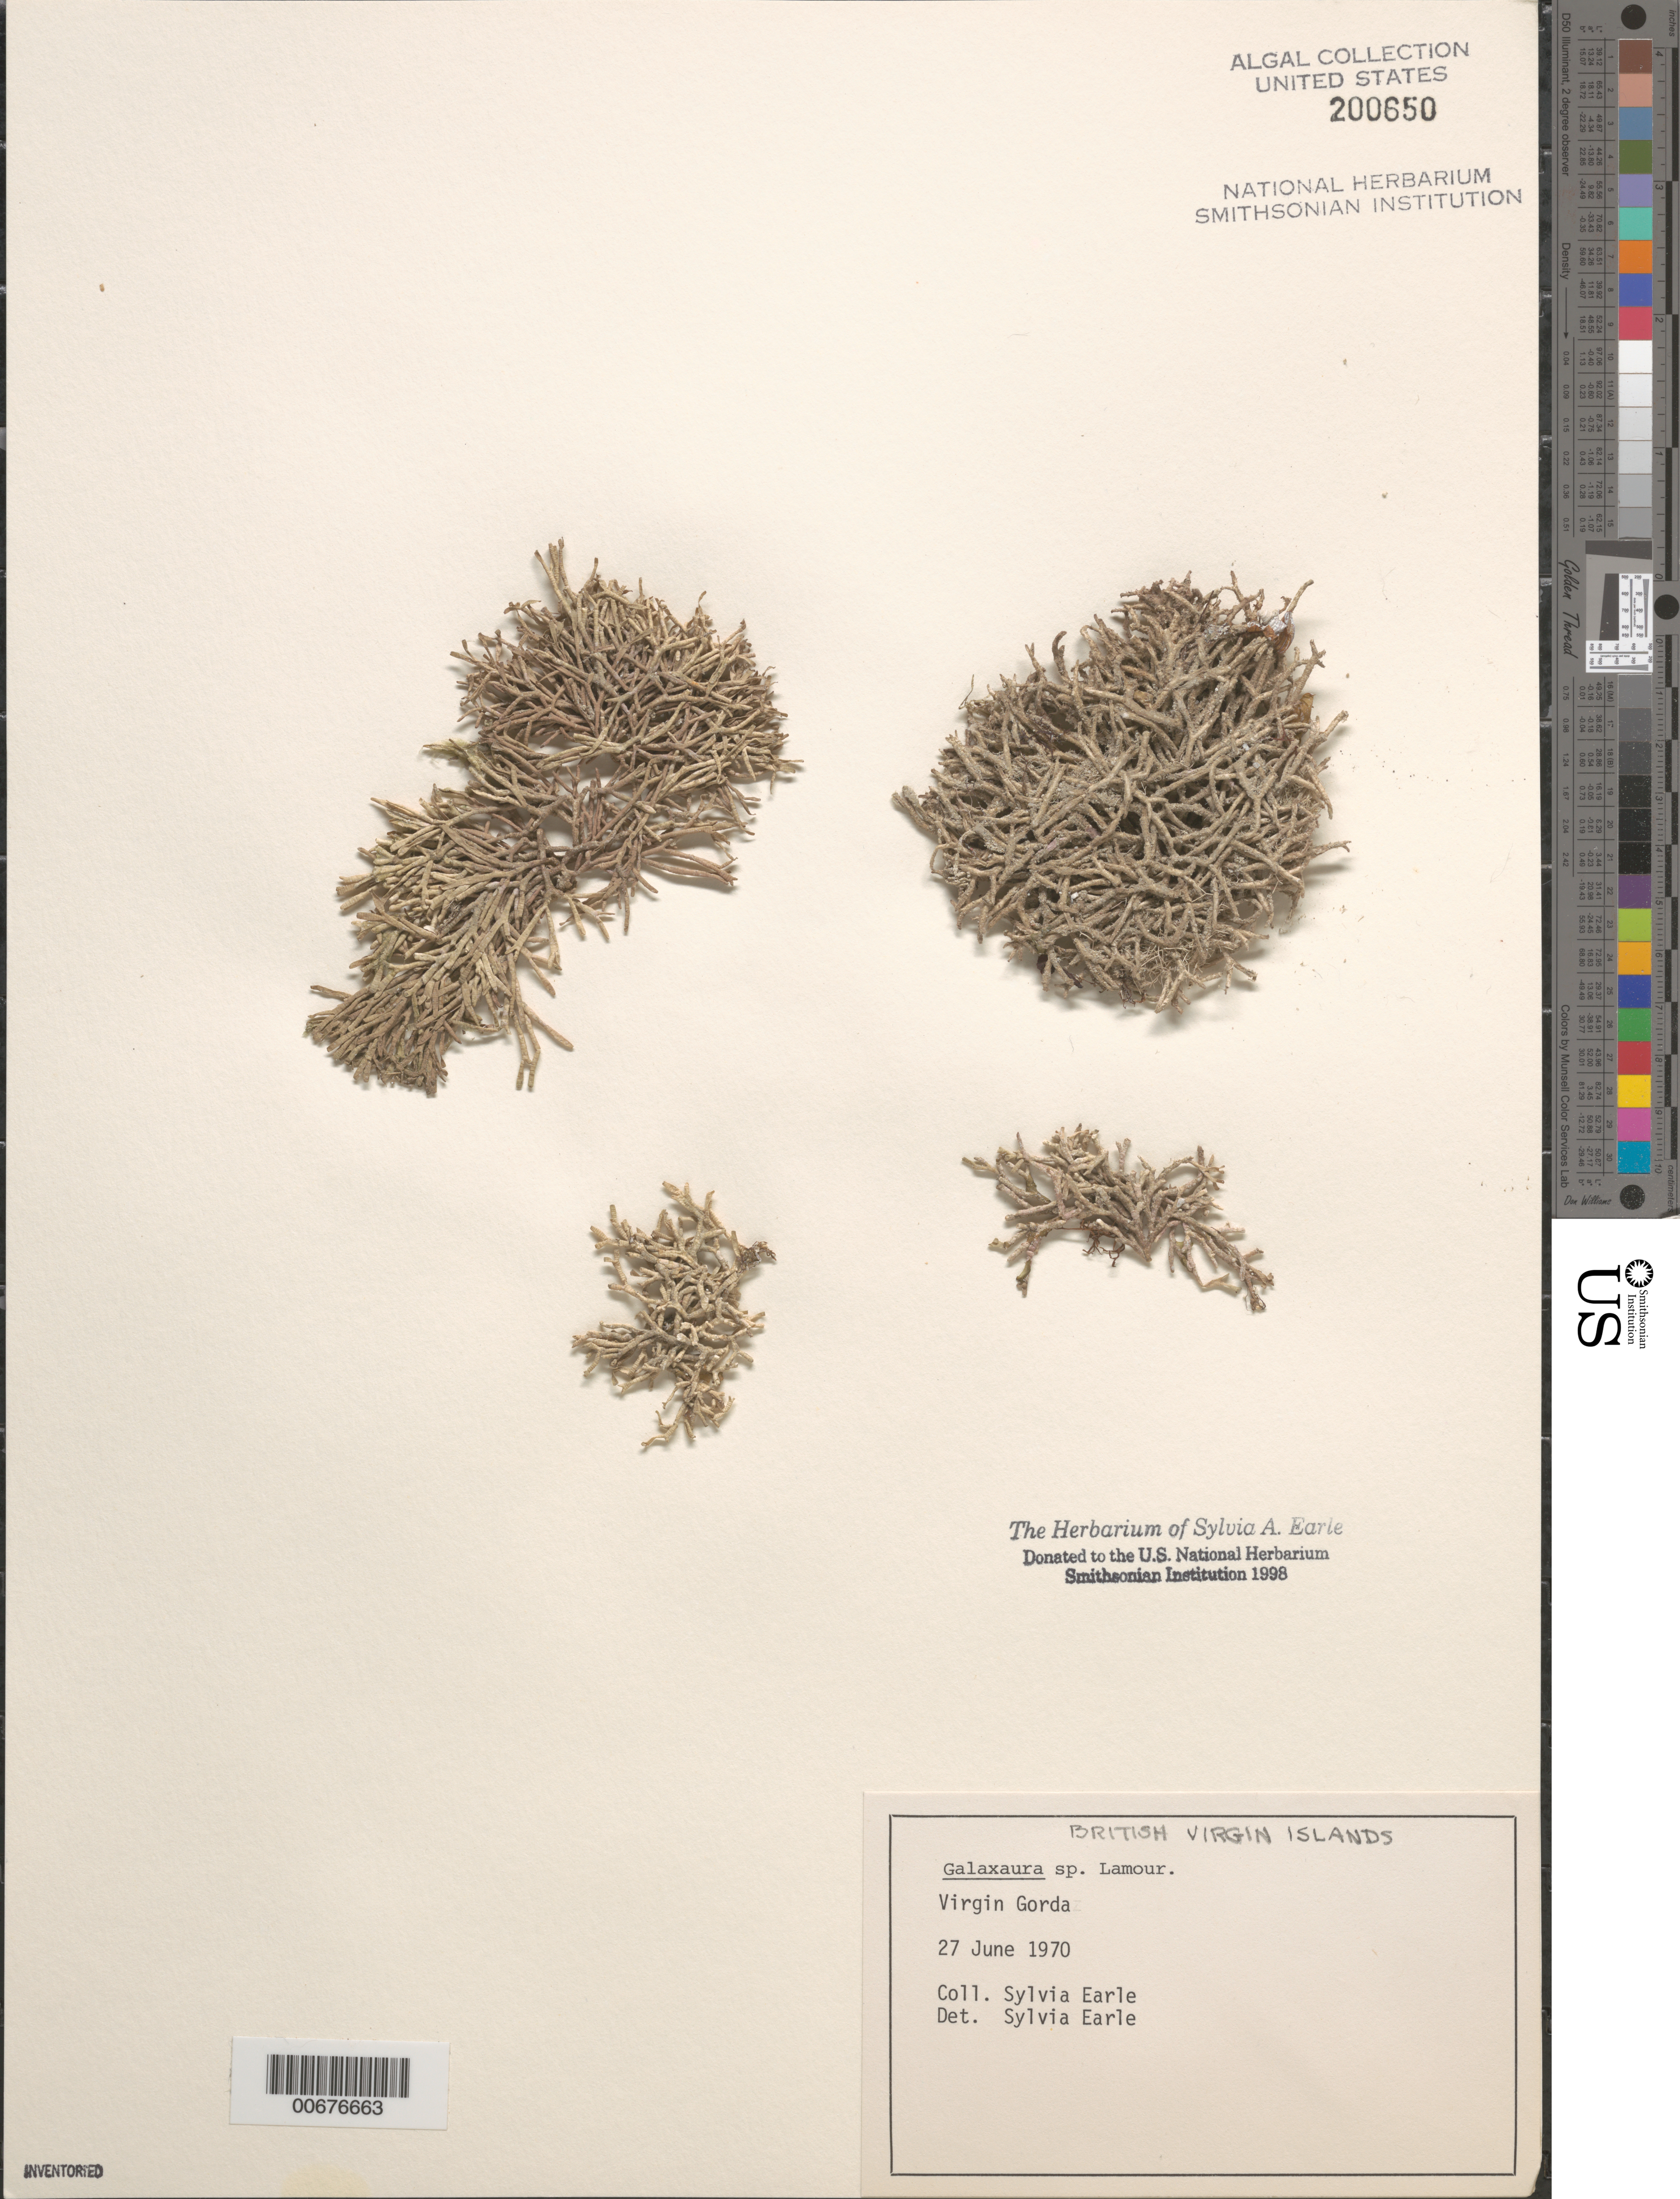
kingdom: Plantae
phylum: Rhodophyta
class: Florideophyceae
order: Nemaliales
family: Galaxauraceae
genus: Galaxaura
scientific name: Galaxaura sp.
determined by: Earle, S. A.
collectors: S. A. Earle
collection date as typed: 27 Jun 1970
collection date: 1970-06-27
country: British Virgin Islands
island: Virgin Gorda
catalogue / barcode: US 200650